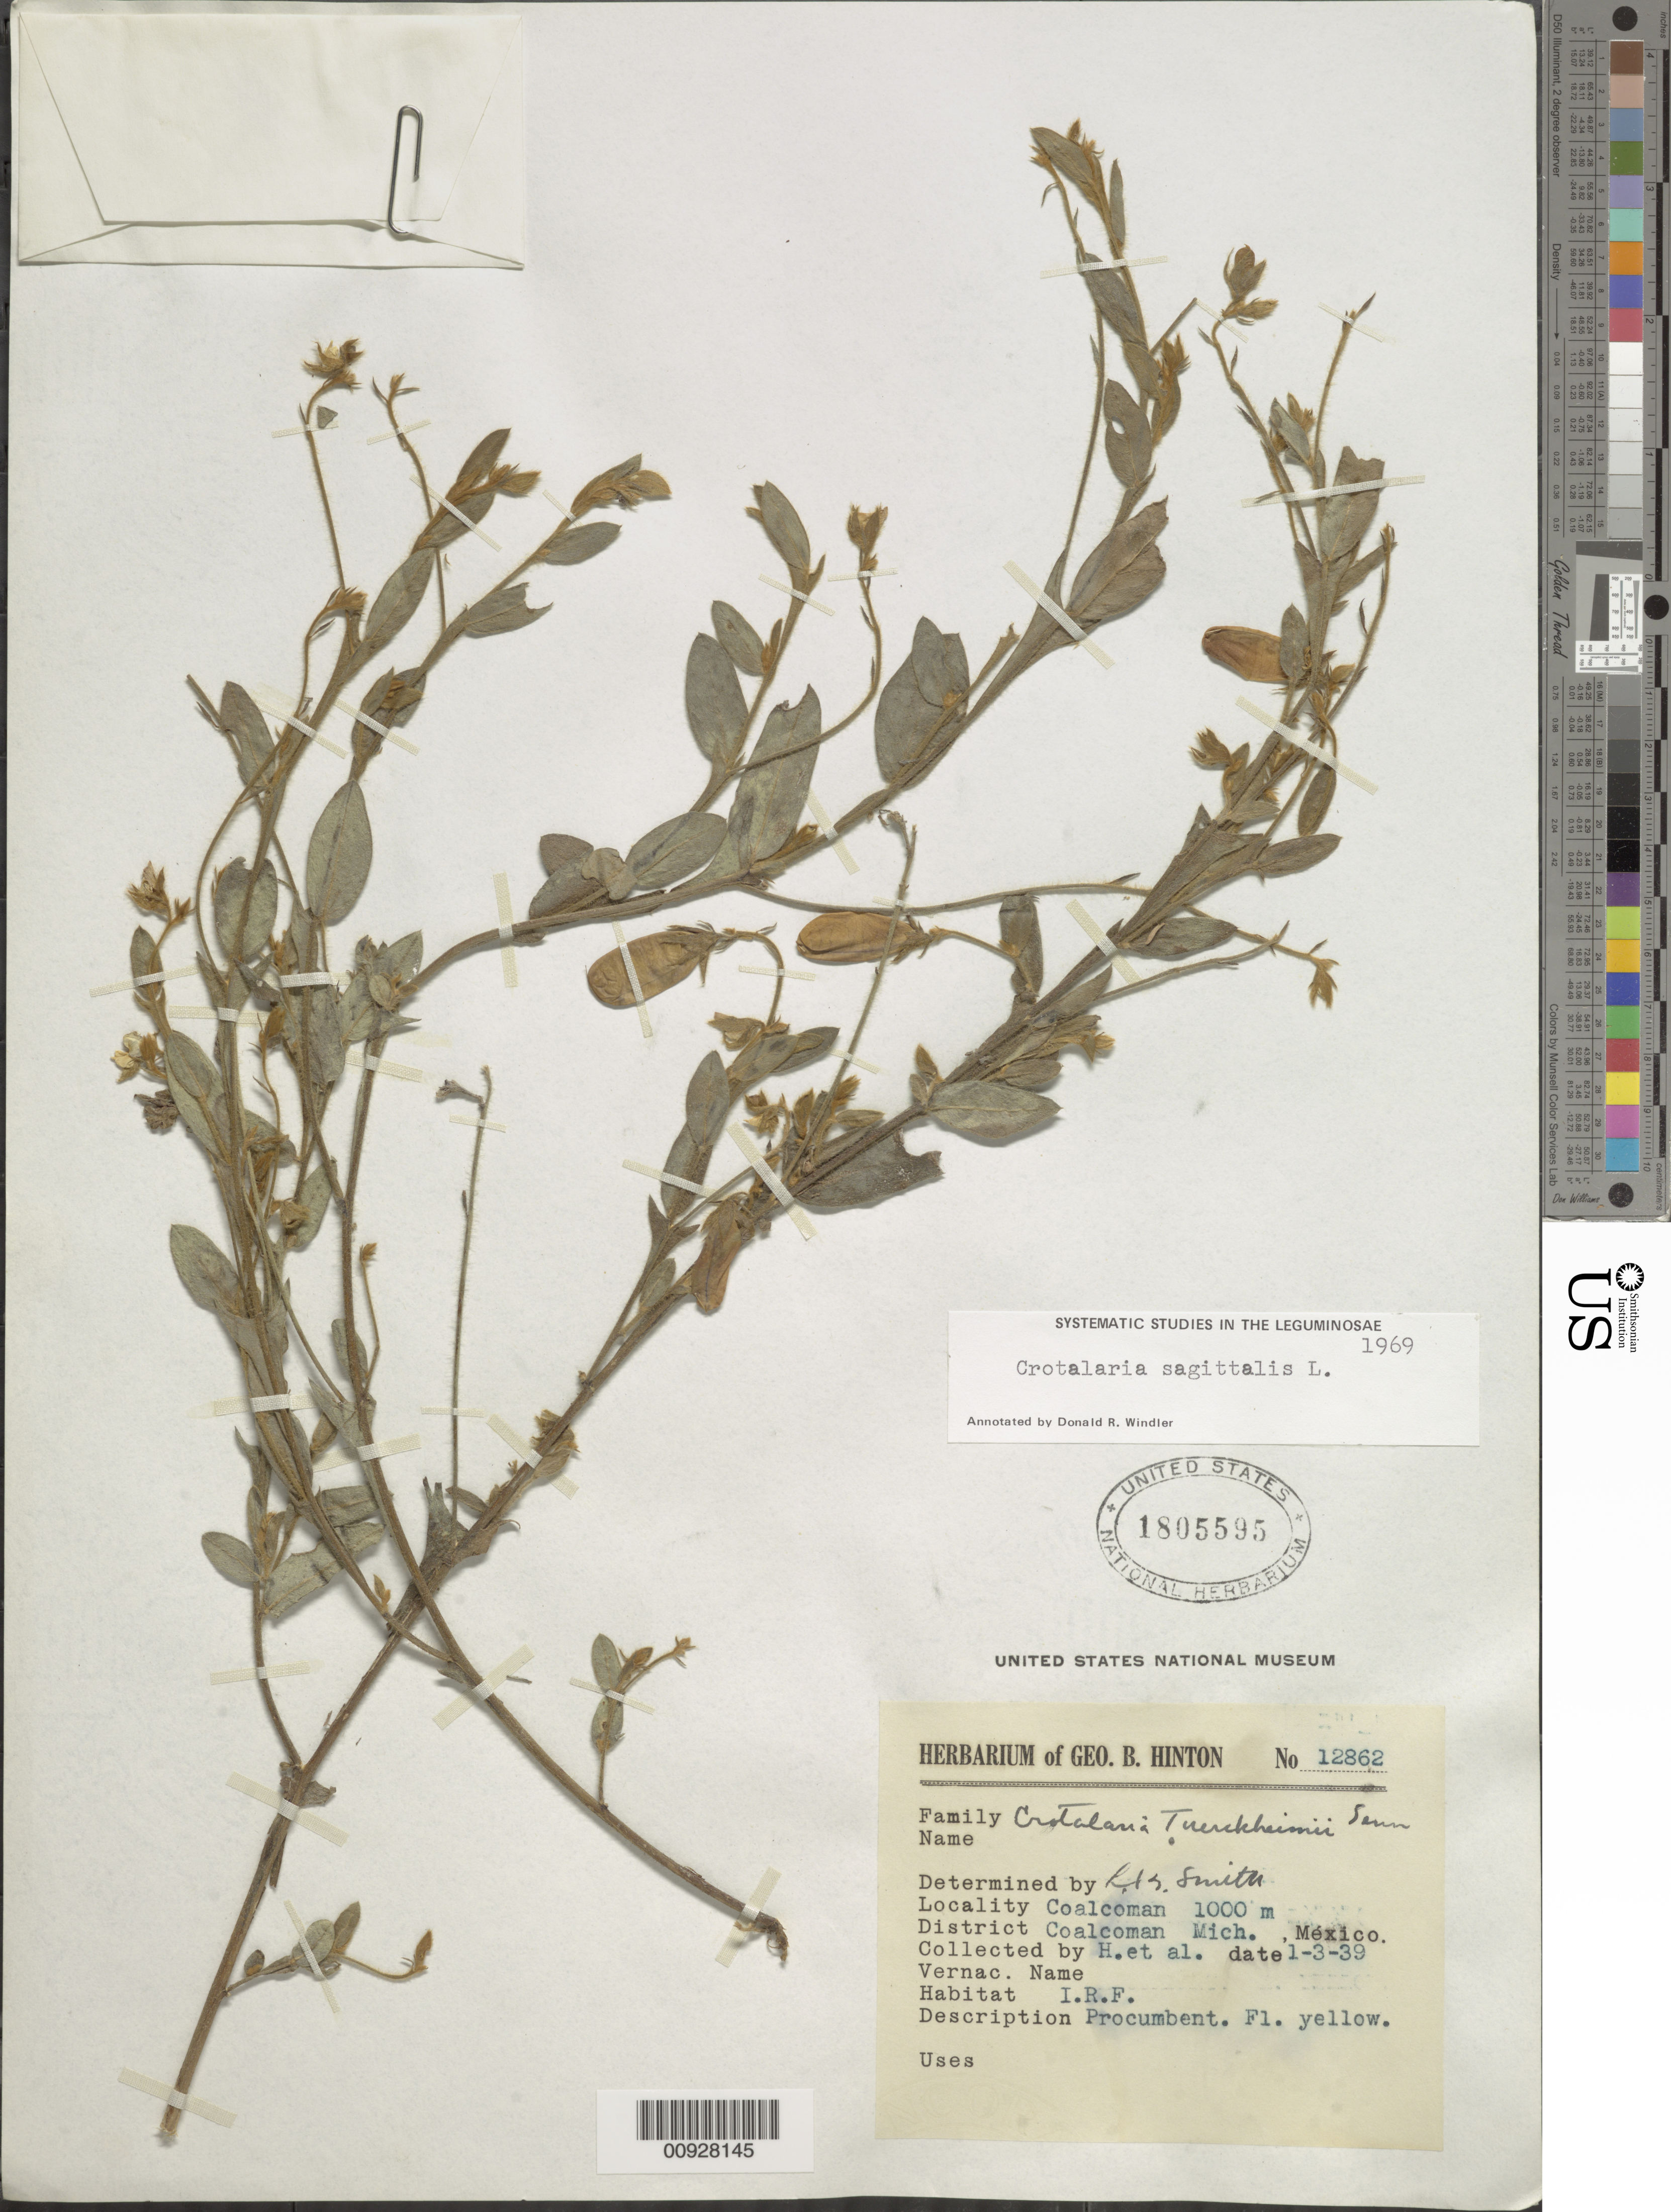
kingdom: Plantae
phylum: Tracheophyta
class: Magnoliopsida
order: Fabales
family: Fabaceae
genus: Crotalaria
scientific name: Crotalaria sagittalis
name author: L.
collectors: G. B. Hinton & et al.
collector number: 12862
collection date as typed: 03 Jan 1939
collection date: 1939-01-03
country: Mexico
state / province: Michoacán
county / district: Coalcomán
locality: Coalcomán, District Coalcomán, Michoacán.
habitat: I.R.F.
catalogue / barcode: US 1805595